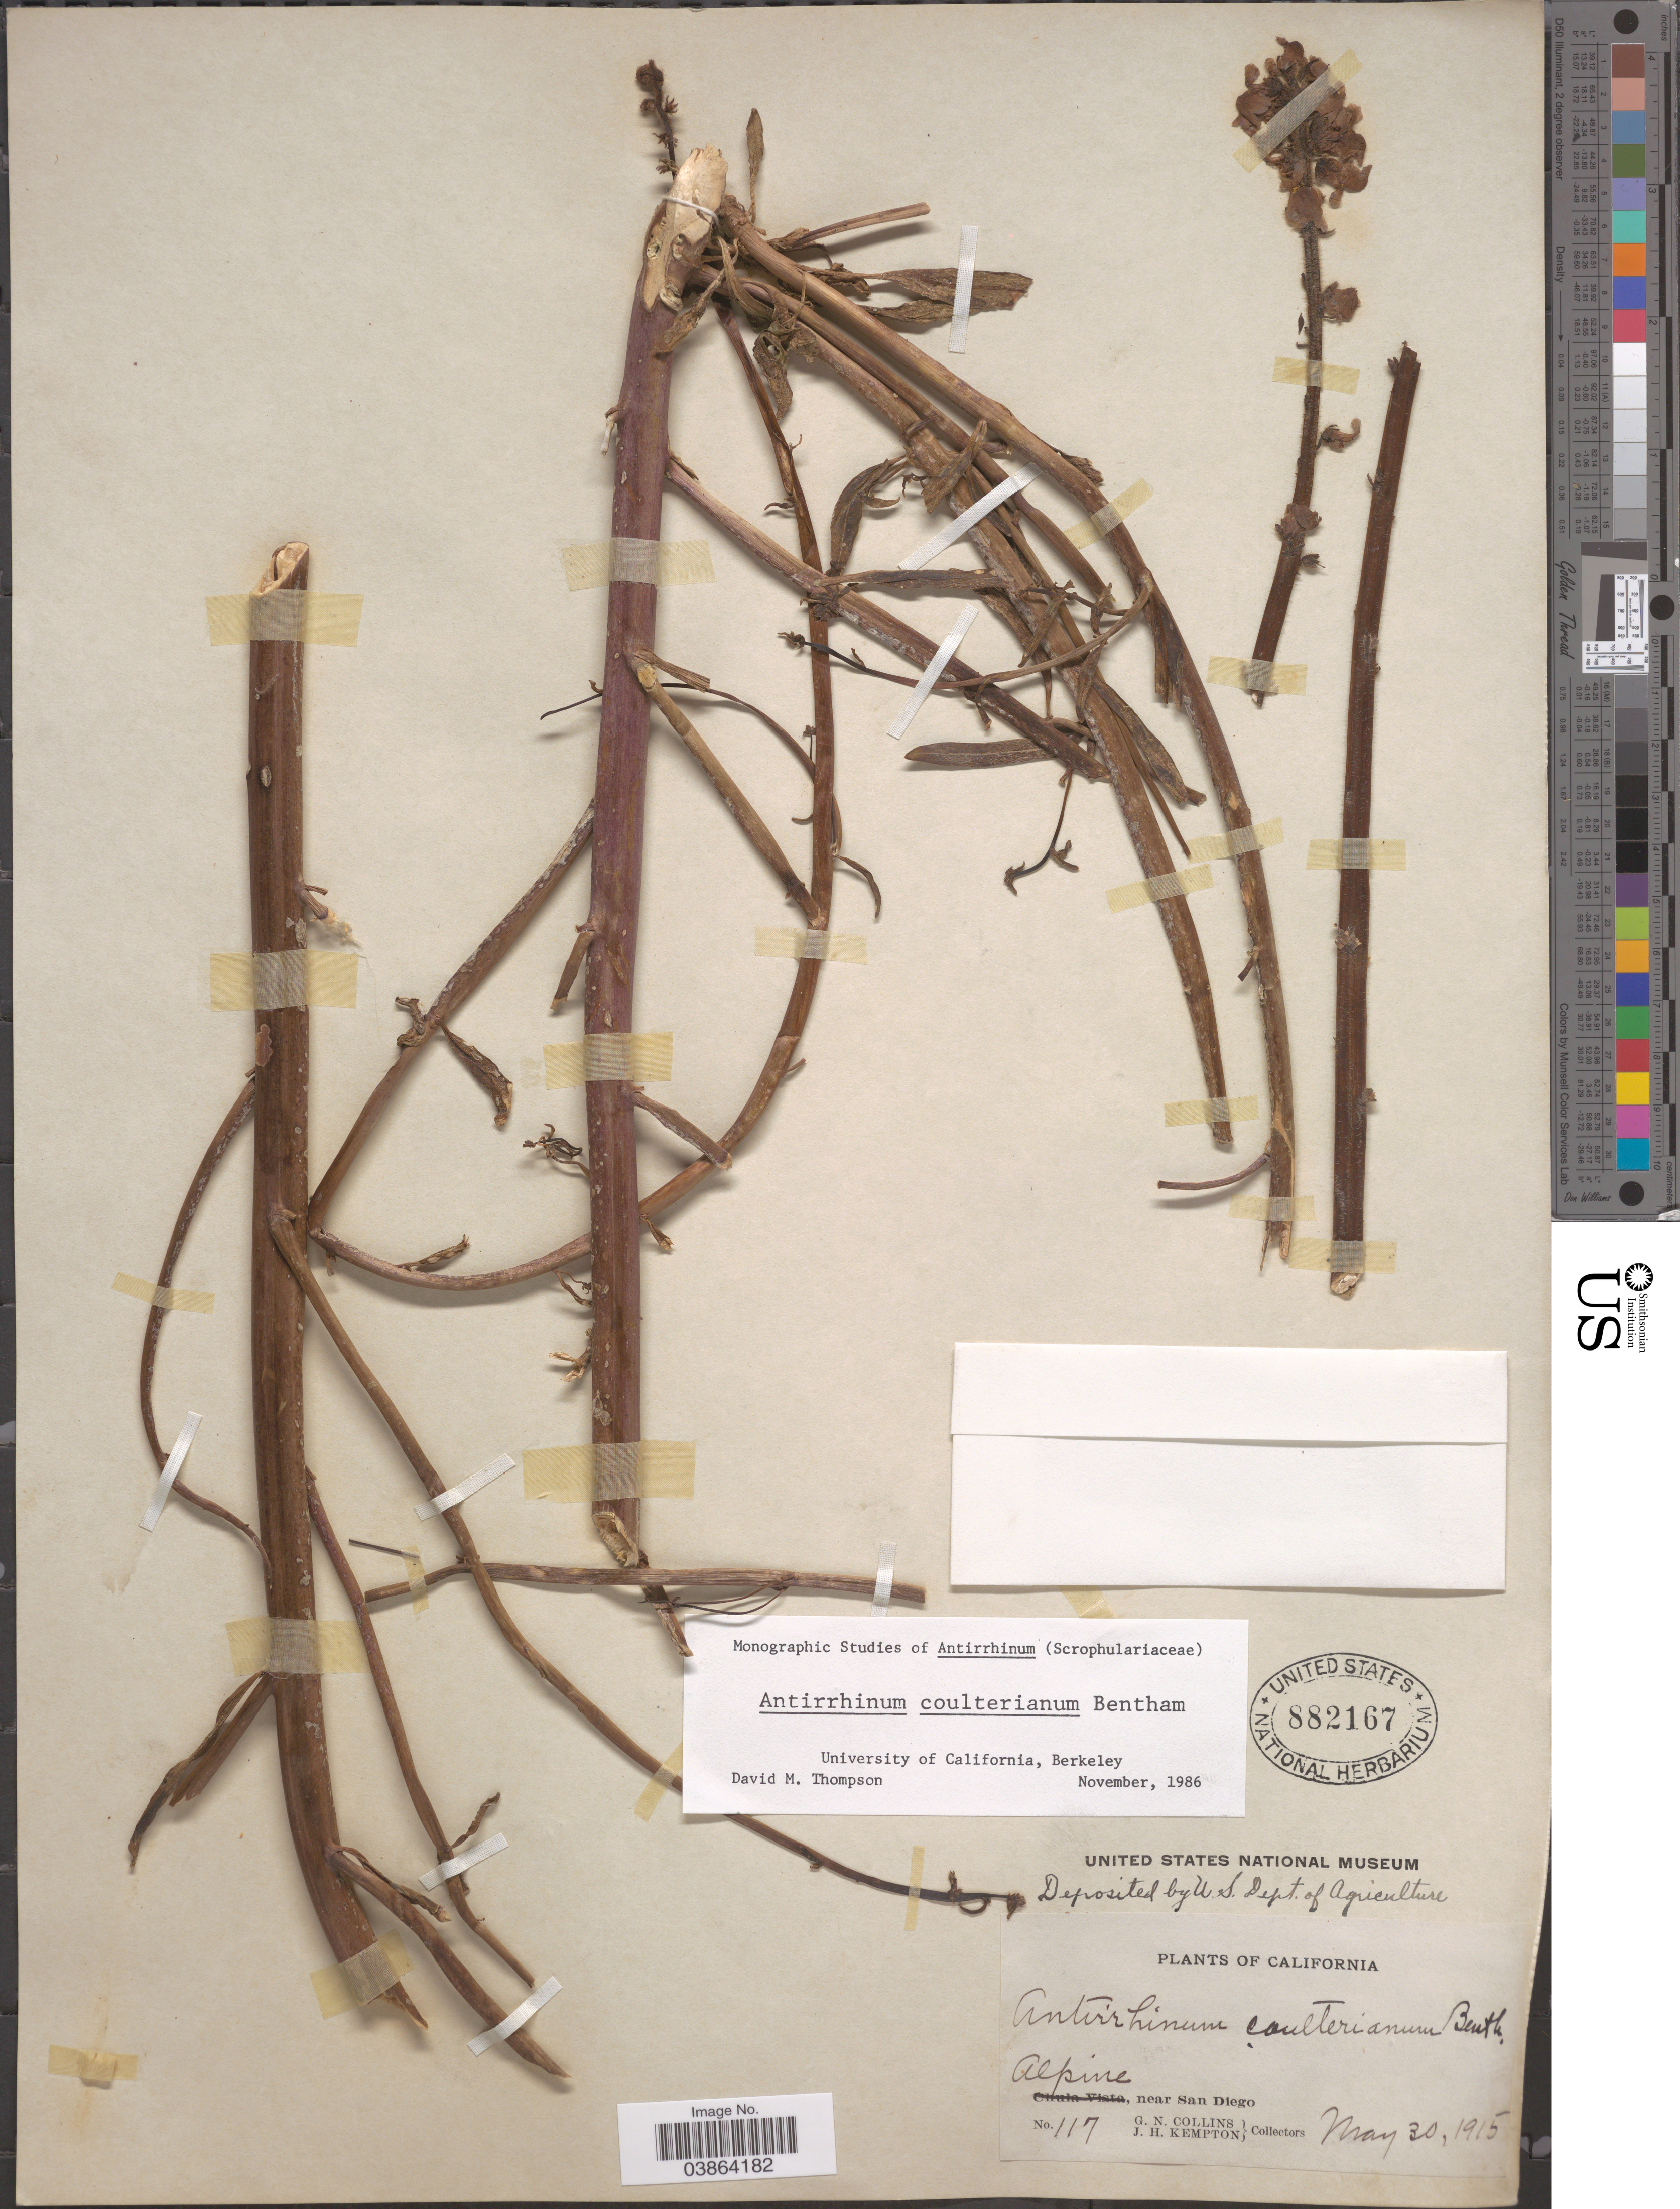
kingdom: Plantae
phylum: Tracheophyta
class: Magnoliopsida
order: Lamiales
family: Plantaginaceae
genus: Sairocarpus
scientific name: Sairocarpus coulterianus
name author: (Benth.) D.A. Sutton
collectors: G. Collins & J. H. Kempton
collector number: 117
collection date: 1915-05-30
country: United States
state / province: California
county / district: San Diego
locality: Alpine, near San Diego.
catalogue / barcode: US 882167